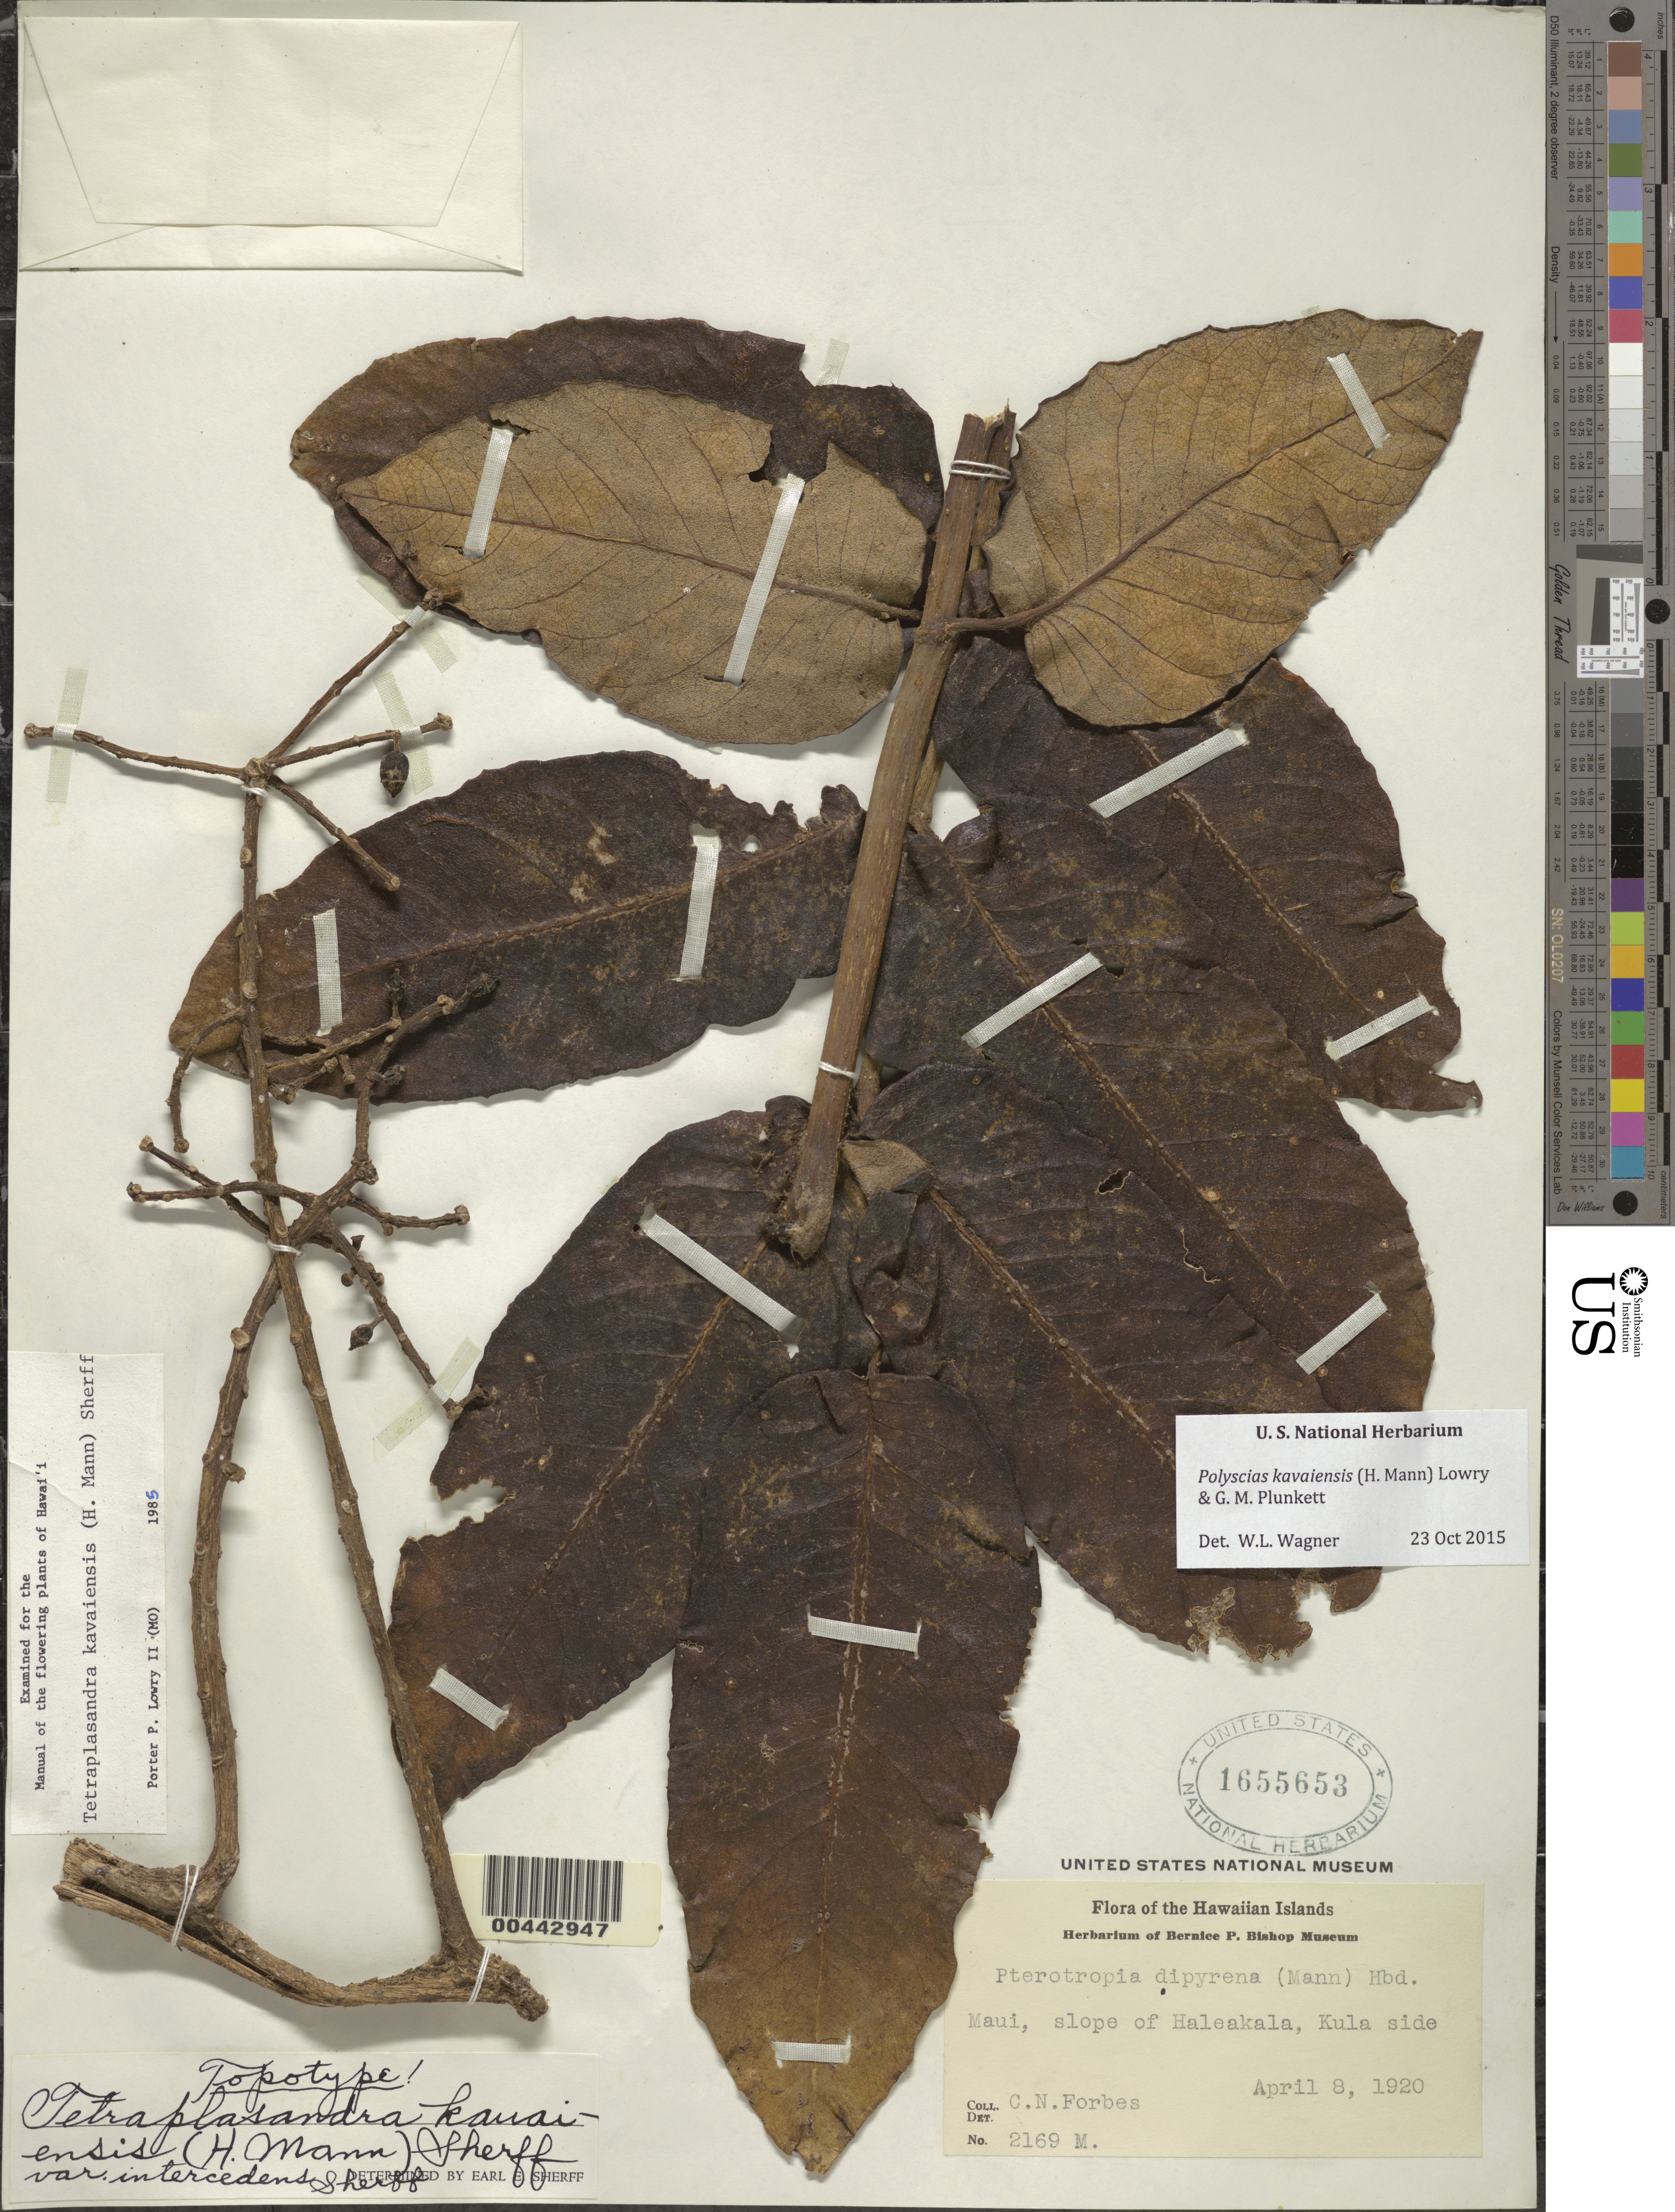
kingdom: Plantae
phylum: Tracheophyta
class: Magnoliopsida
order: Apiales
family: Araliaceae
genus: Polyscias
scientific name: Polyscias kavaiensis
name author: (H. Mann) Lowry & G. M. Plunkett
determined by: Wagner, W. L., (BOT), Smithsonian Institution - National Museum of Natural History (UNITED STATES)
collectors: C. N. Forbes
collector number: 2169.M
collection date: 1920-04-08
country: United States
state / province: Hawaii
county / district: Maui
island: Maui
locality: Hawaiian Islands. Maui, slope of Haleakala, Kula side.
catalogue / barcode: US 1655653